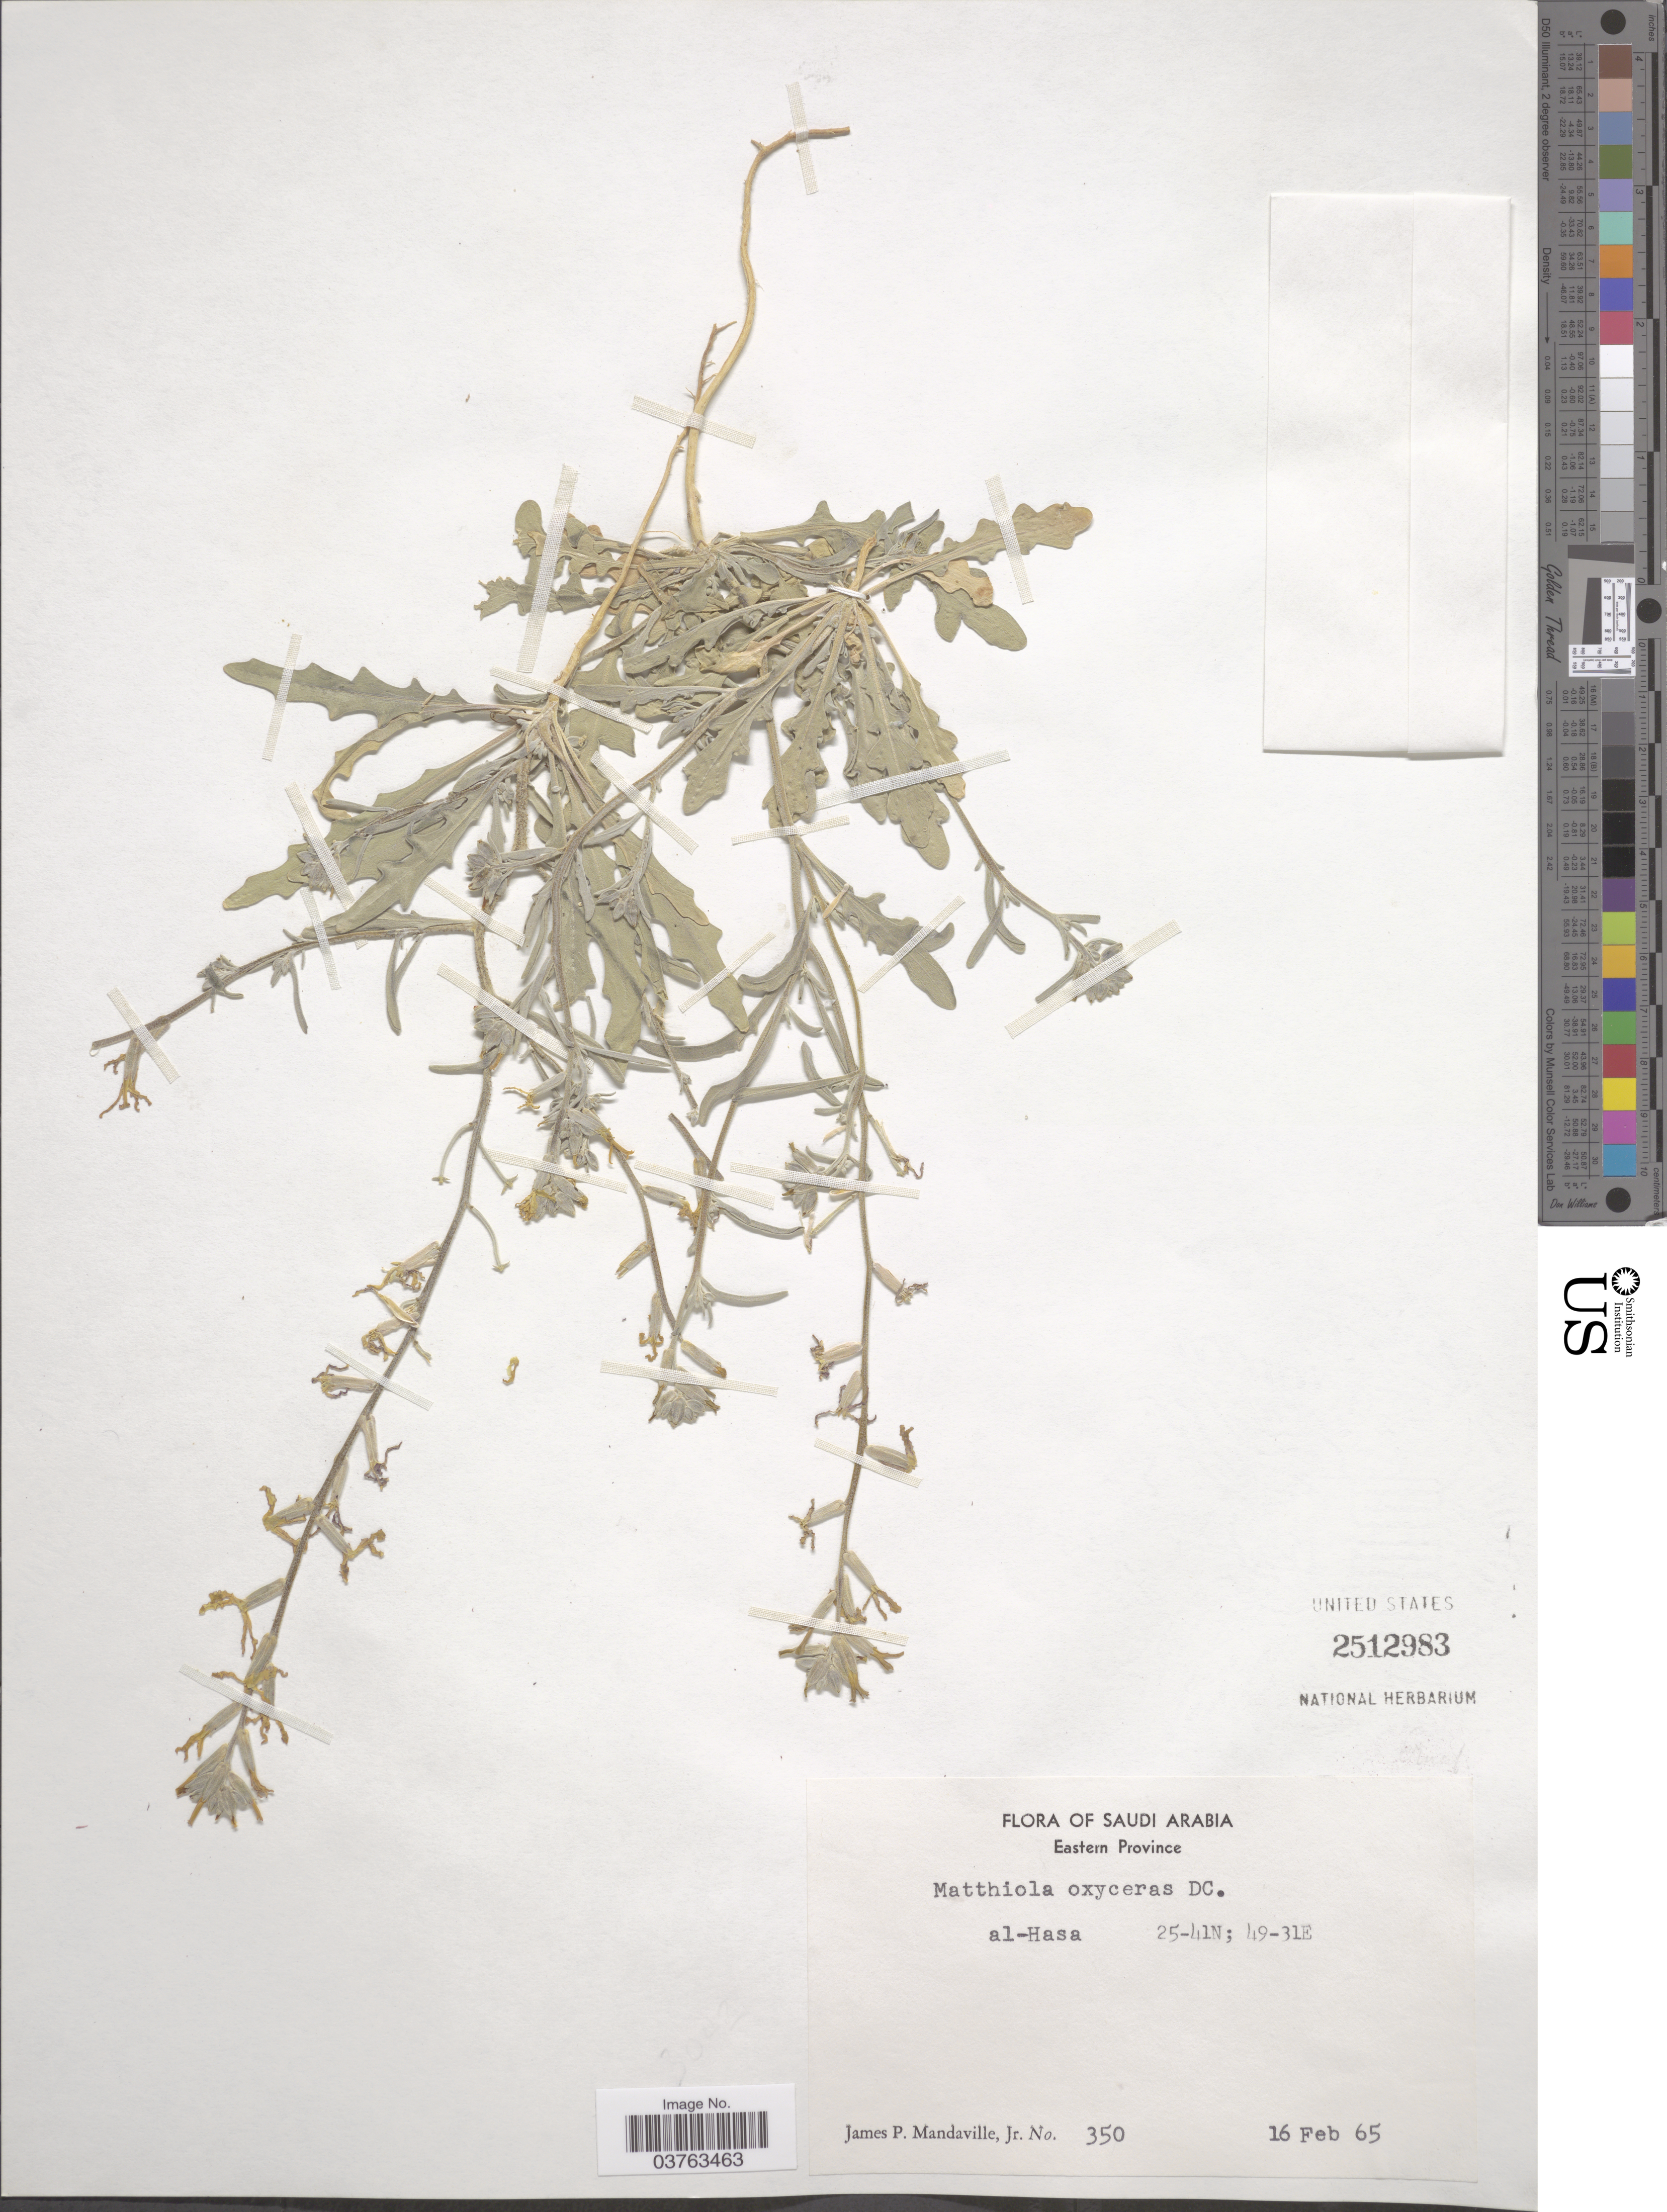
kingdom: Plantae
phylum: Tracheophyta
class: Magnoliopsida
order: Brassicales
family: Brassicaceae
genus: Matthiola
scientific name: Matthiola longipetala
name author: (Vent.) DC.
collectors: J. Mandaville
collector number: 350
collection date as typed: Transcribed d/m/y: 16/2/65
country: Saudi Arabia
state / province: Ash Sharqiyah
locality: Eastern Province. Al-Hasa.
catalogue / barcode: US 2512983